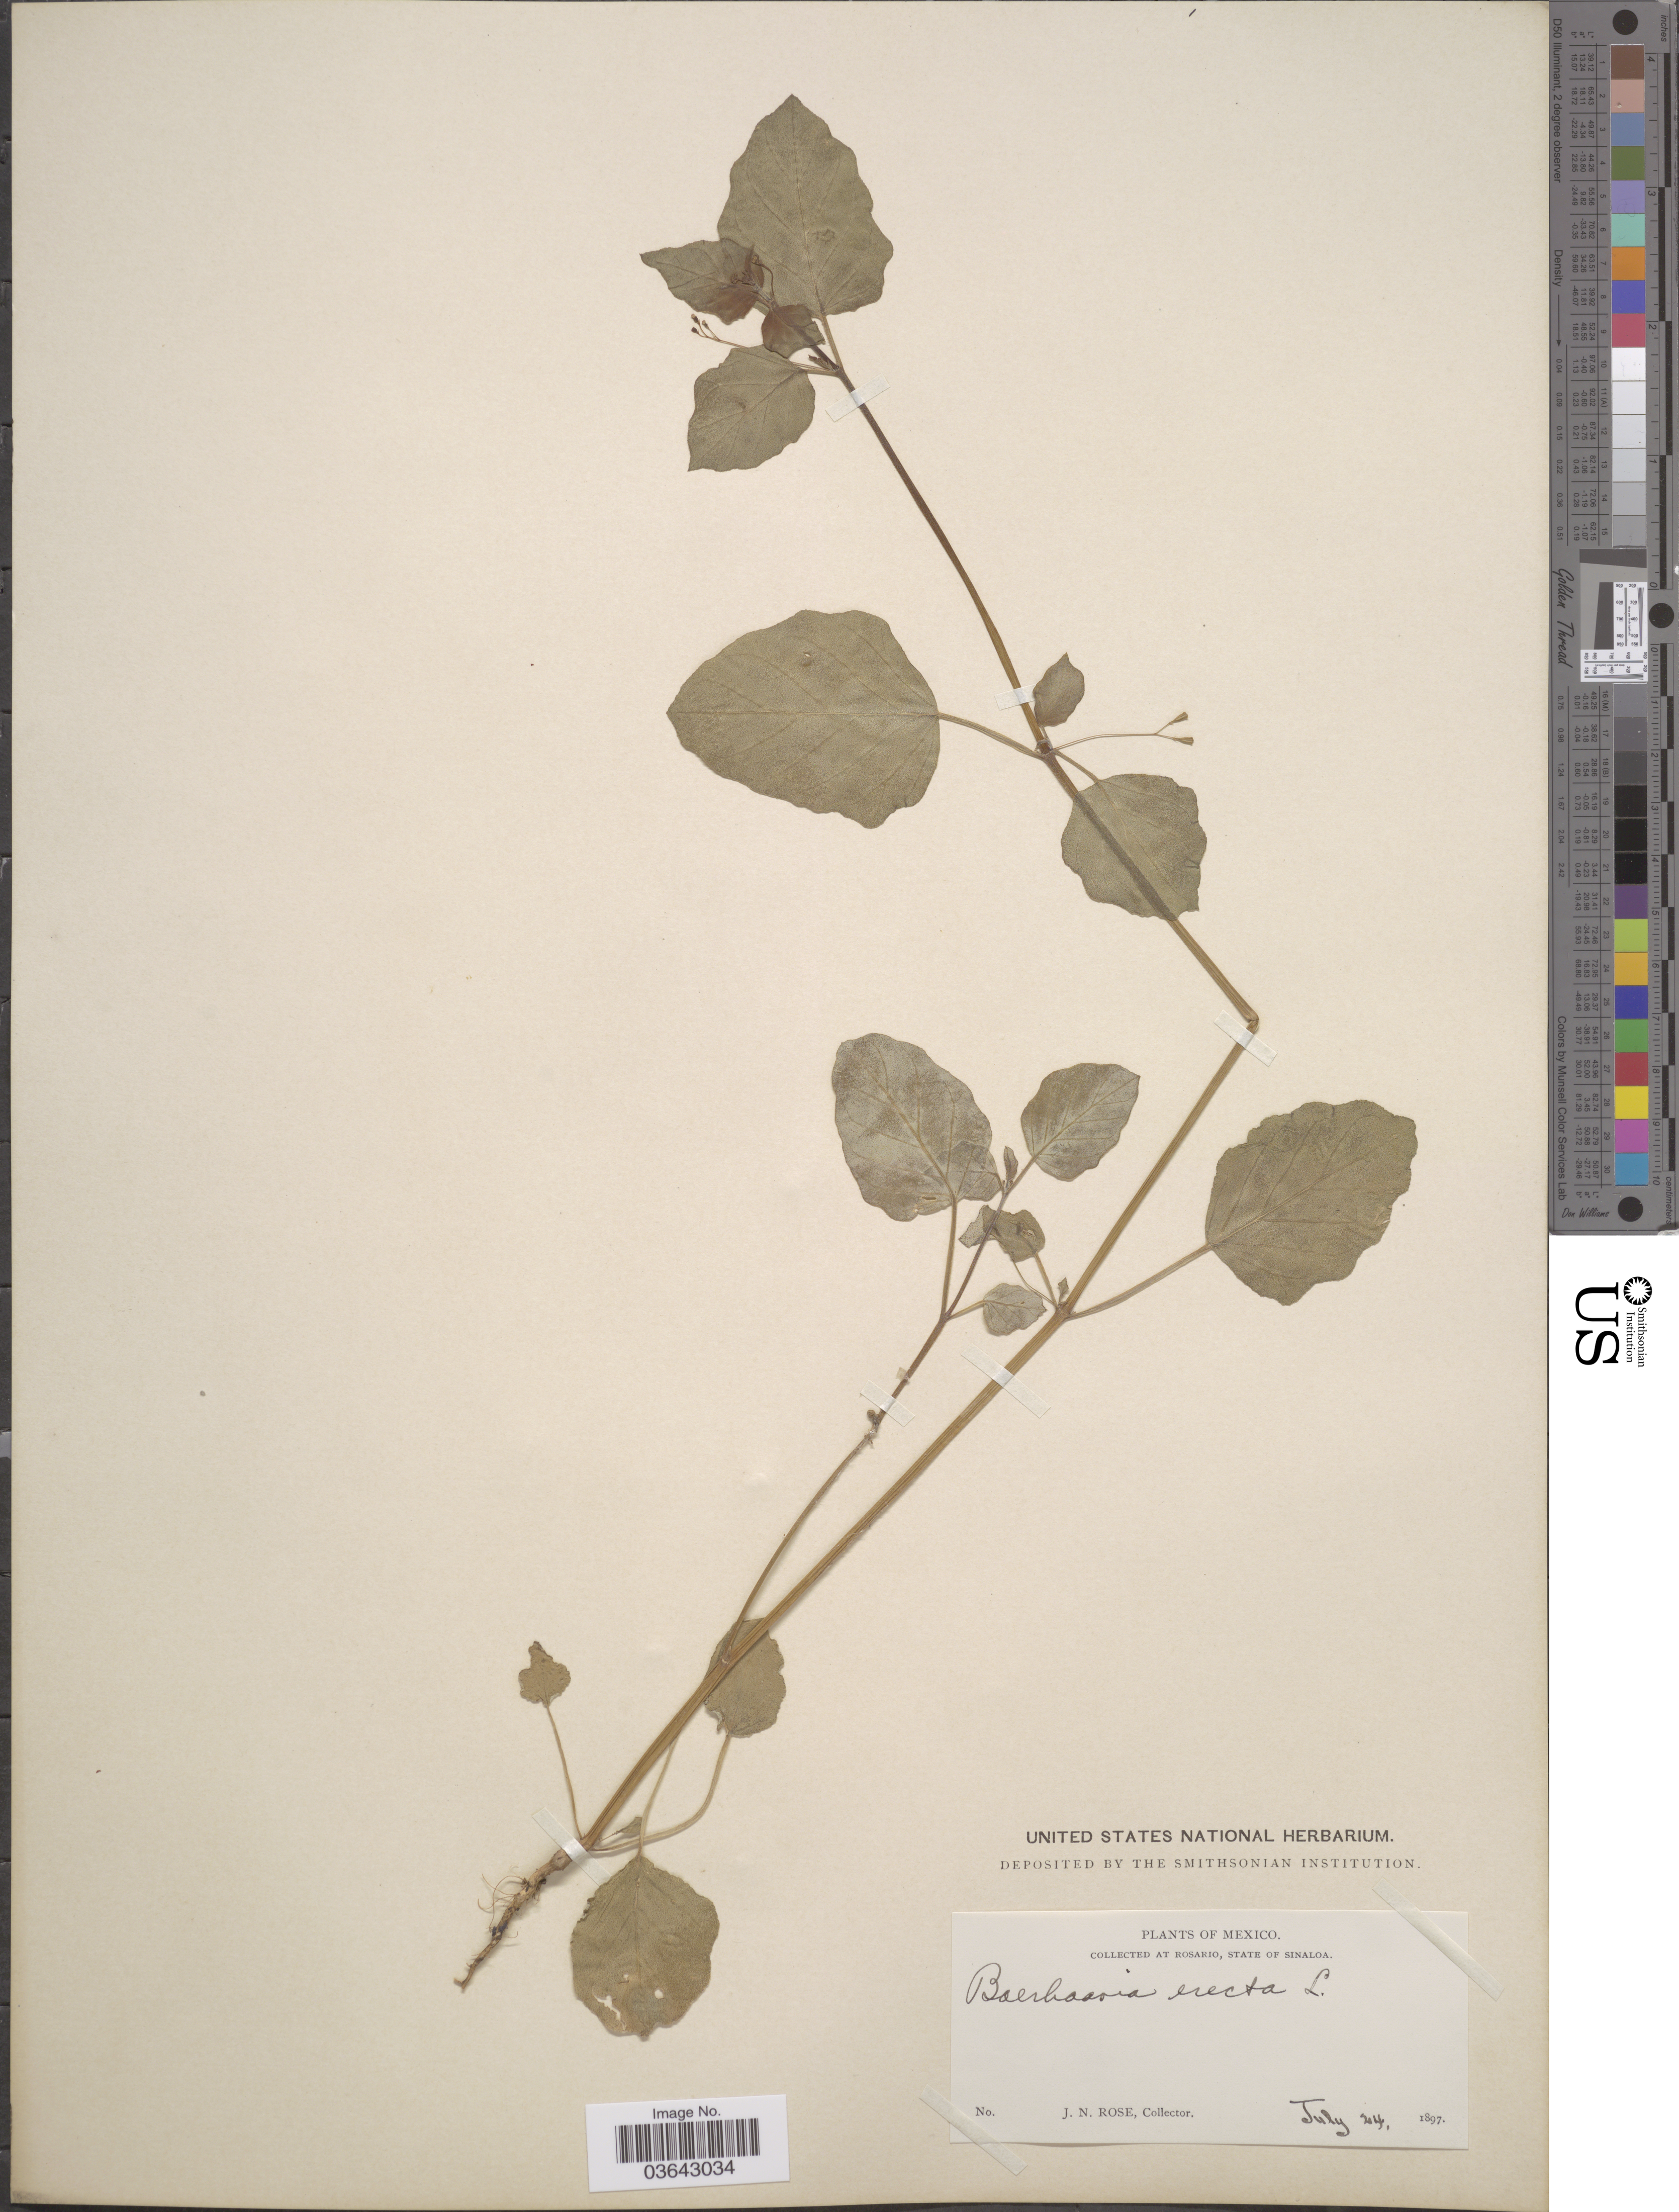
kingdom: Plantae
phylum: Tracheophyta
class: Magnoliopsida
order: Caryophyllales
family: Nyctaginaceae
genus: Boerhavia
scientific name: Boerhavia erecta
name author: L.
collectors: J. N. Rose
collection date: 1897-07-24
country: Mexico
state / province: Sinaloa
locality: At Rosario.